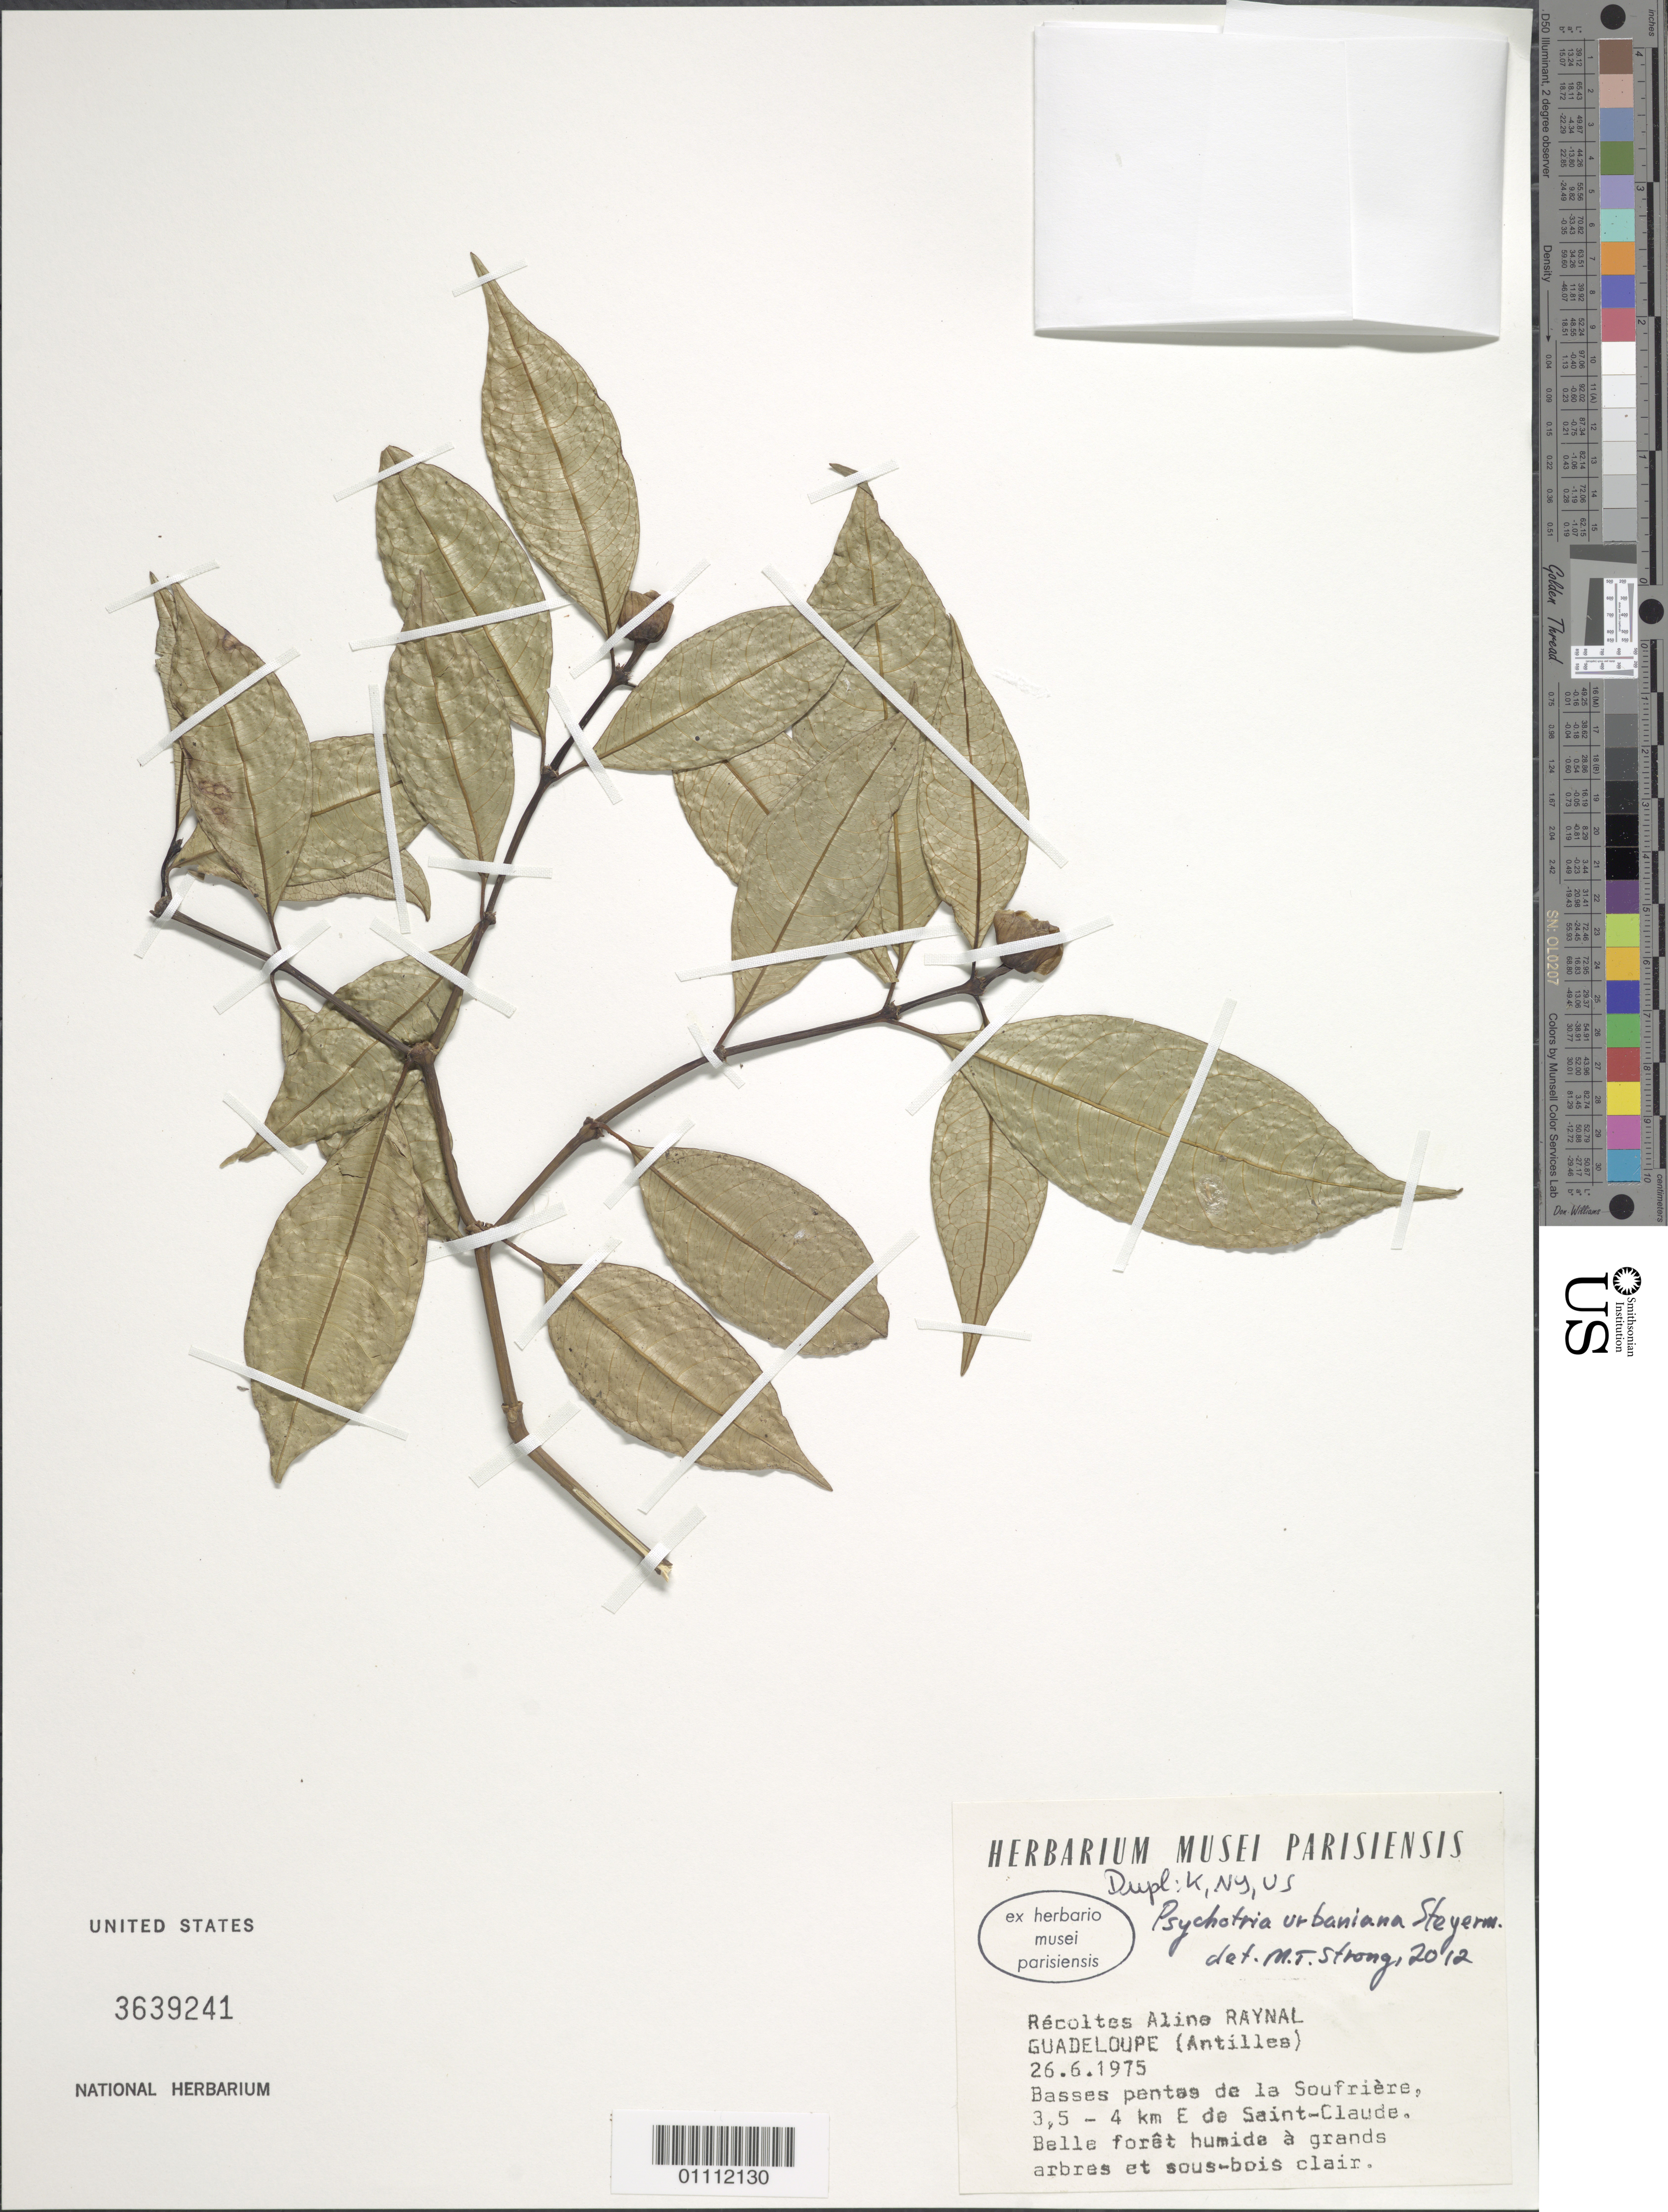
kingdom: Plantae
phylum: Tracheophyta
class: Magnoliopsida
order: Gentianales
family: Rubiaceae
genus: Psychotria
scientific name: Psychotria urbaniana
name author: Steyerm.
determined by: Strong, M. T., (US), Smithsonian Institution - National Museum of Natural History (UNITED STATES)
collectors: A. M. Raynal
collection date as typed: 26 Jun 1975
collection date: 1975-06-26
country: Guadeloupe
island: Basse Terre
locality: Soufrière, 3.5-4 km E de Saint-Claude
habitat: Basses penta; belle forêt humide à grands arbres et sous-bois clair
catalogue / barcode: US 3639241